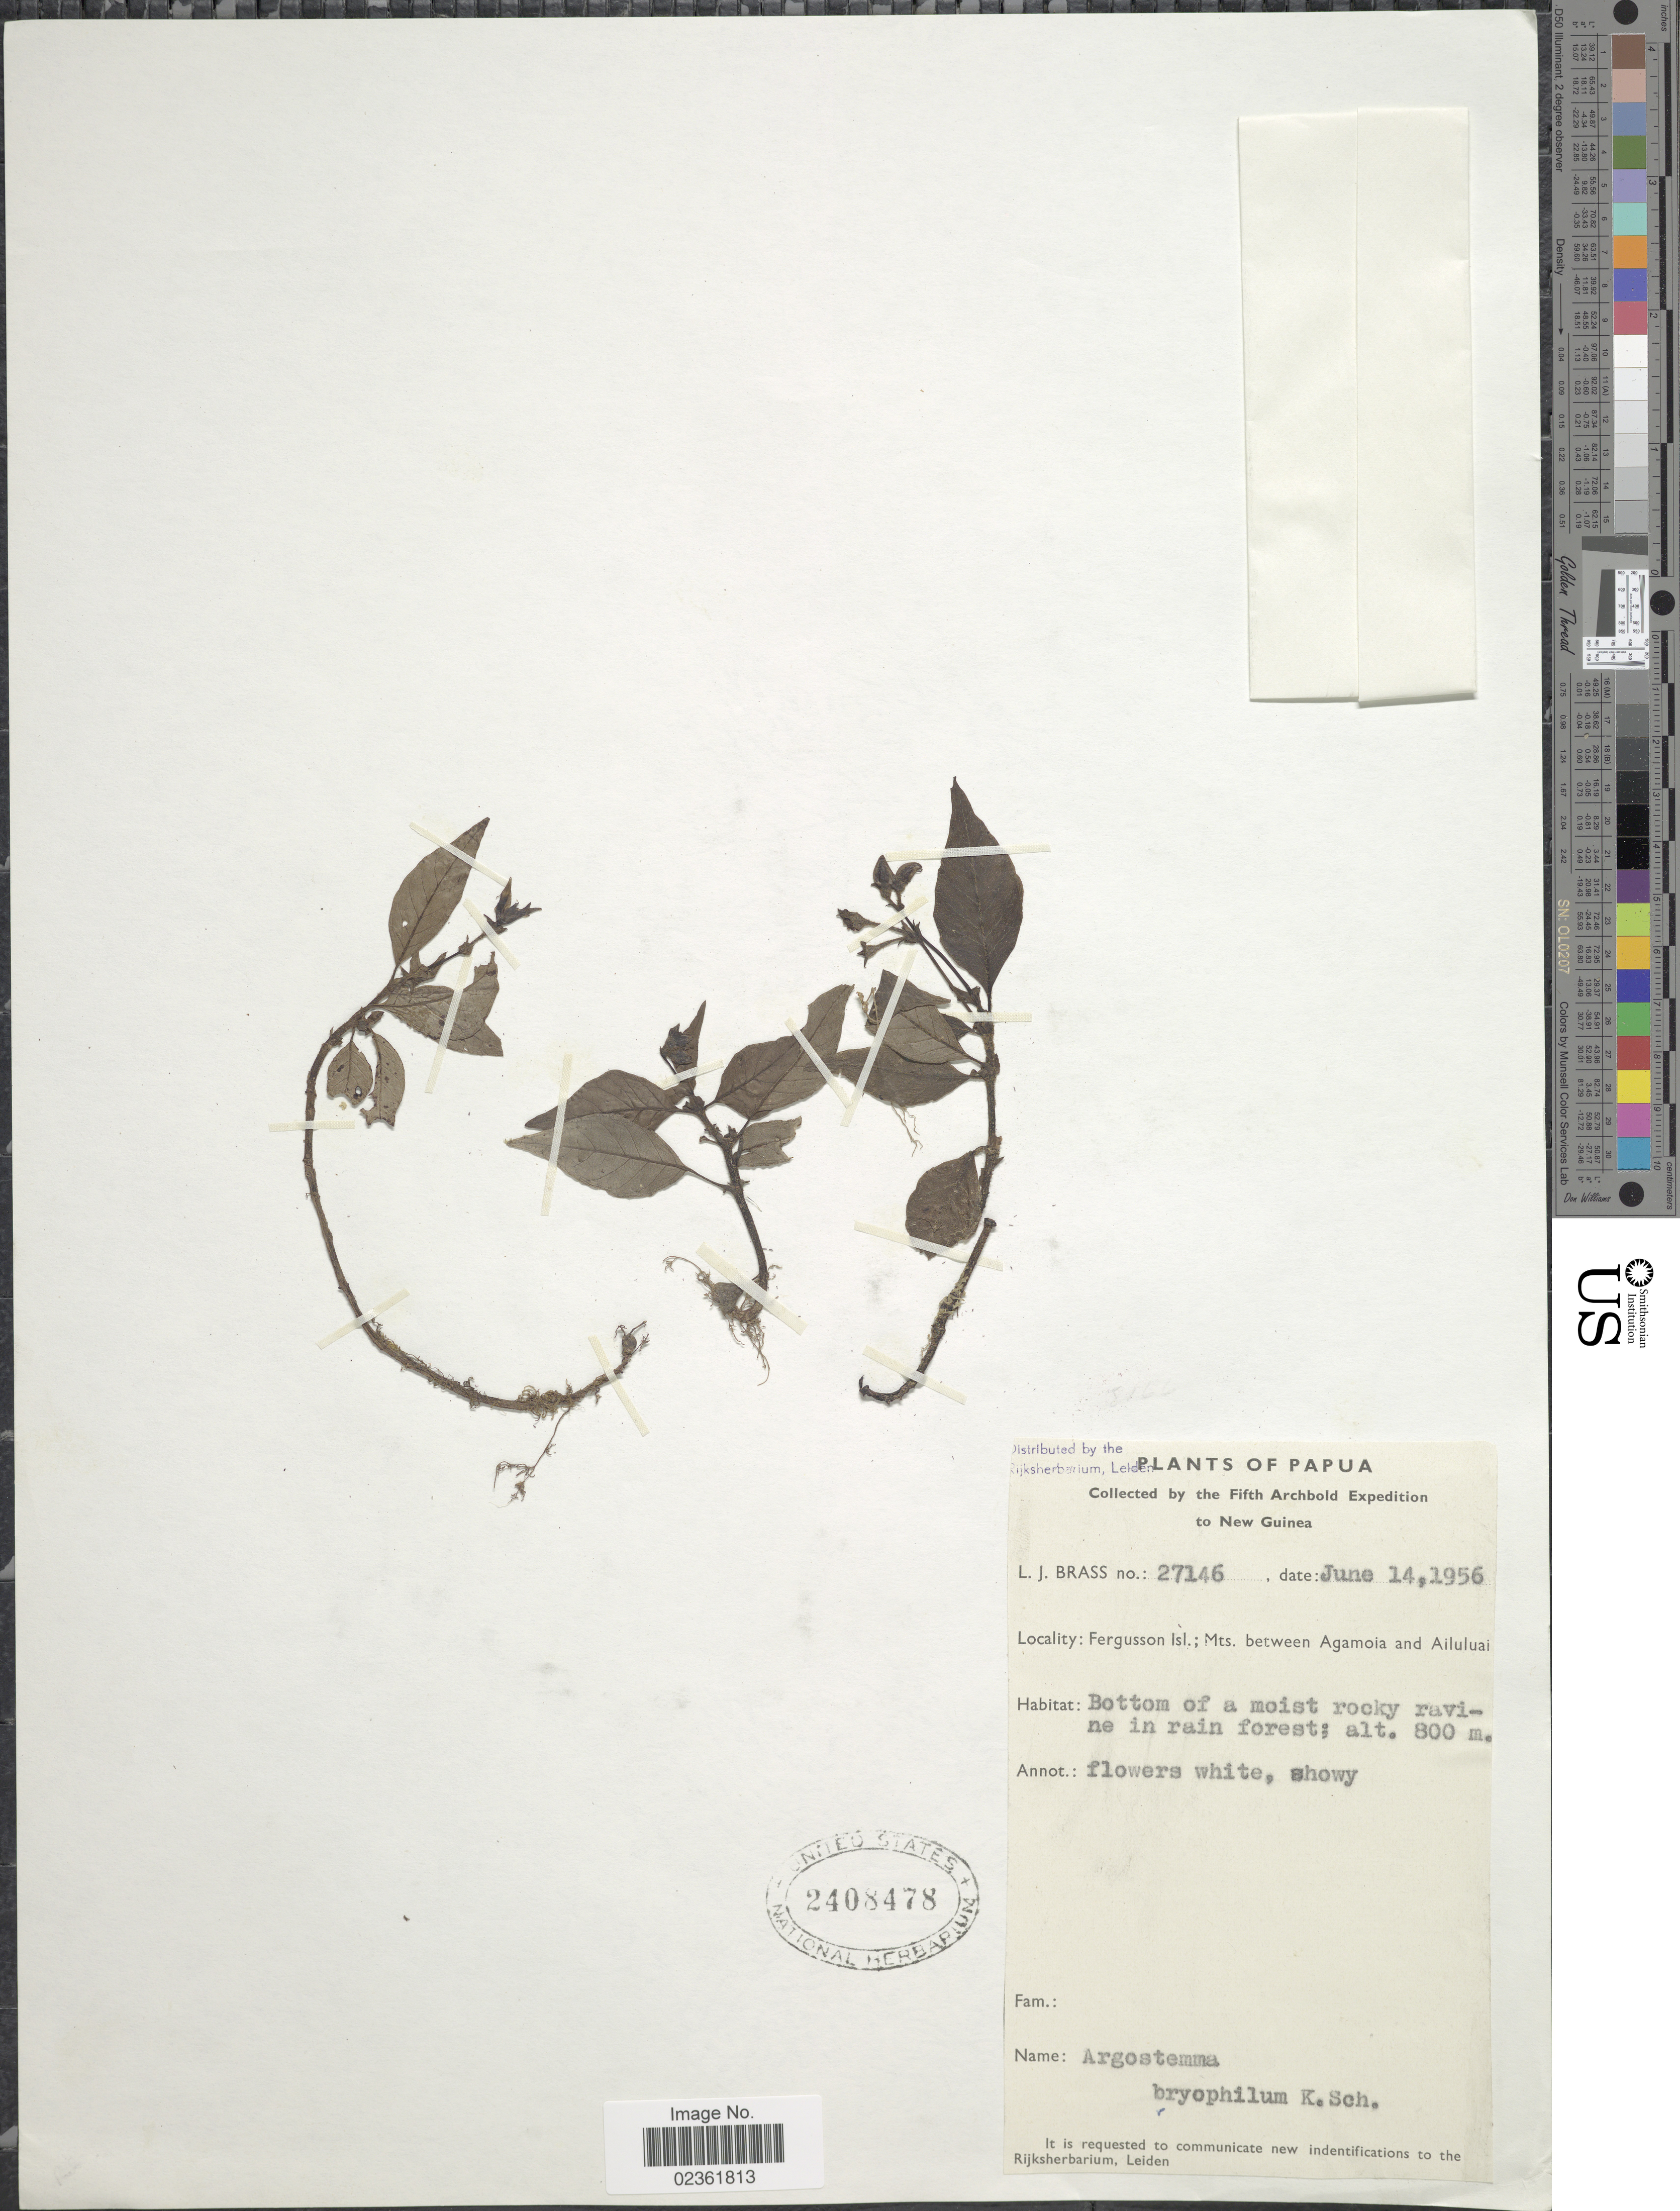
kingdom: Plantae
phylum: Tracheophyta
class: Magnoliopsida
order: Gentianales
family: Rubiaceae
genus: Argostemma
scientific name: Argostemma bryophilum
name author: K. Schum.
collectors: L. J. Brass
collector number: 27146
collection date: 1956-06-14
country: Papua New Guinea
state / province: Milne Bay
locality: Fergusson Isl.; Mts. between Agamoia and Ailuluai, bottom of a moist rocky ravine in rain forest, Papua, New Guinea.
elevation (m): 800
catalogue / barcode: US 2408478